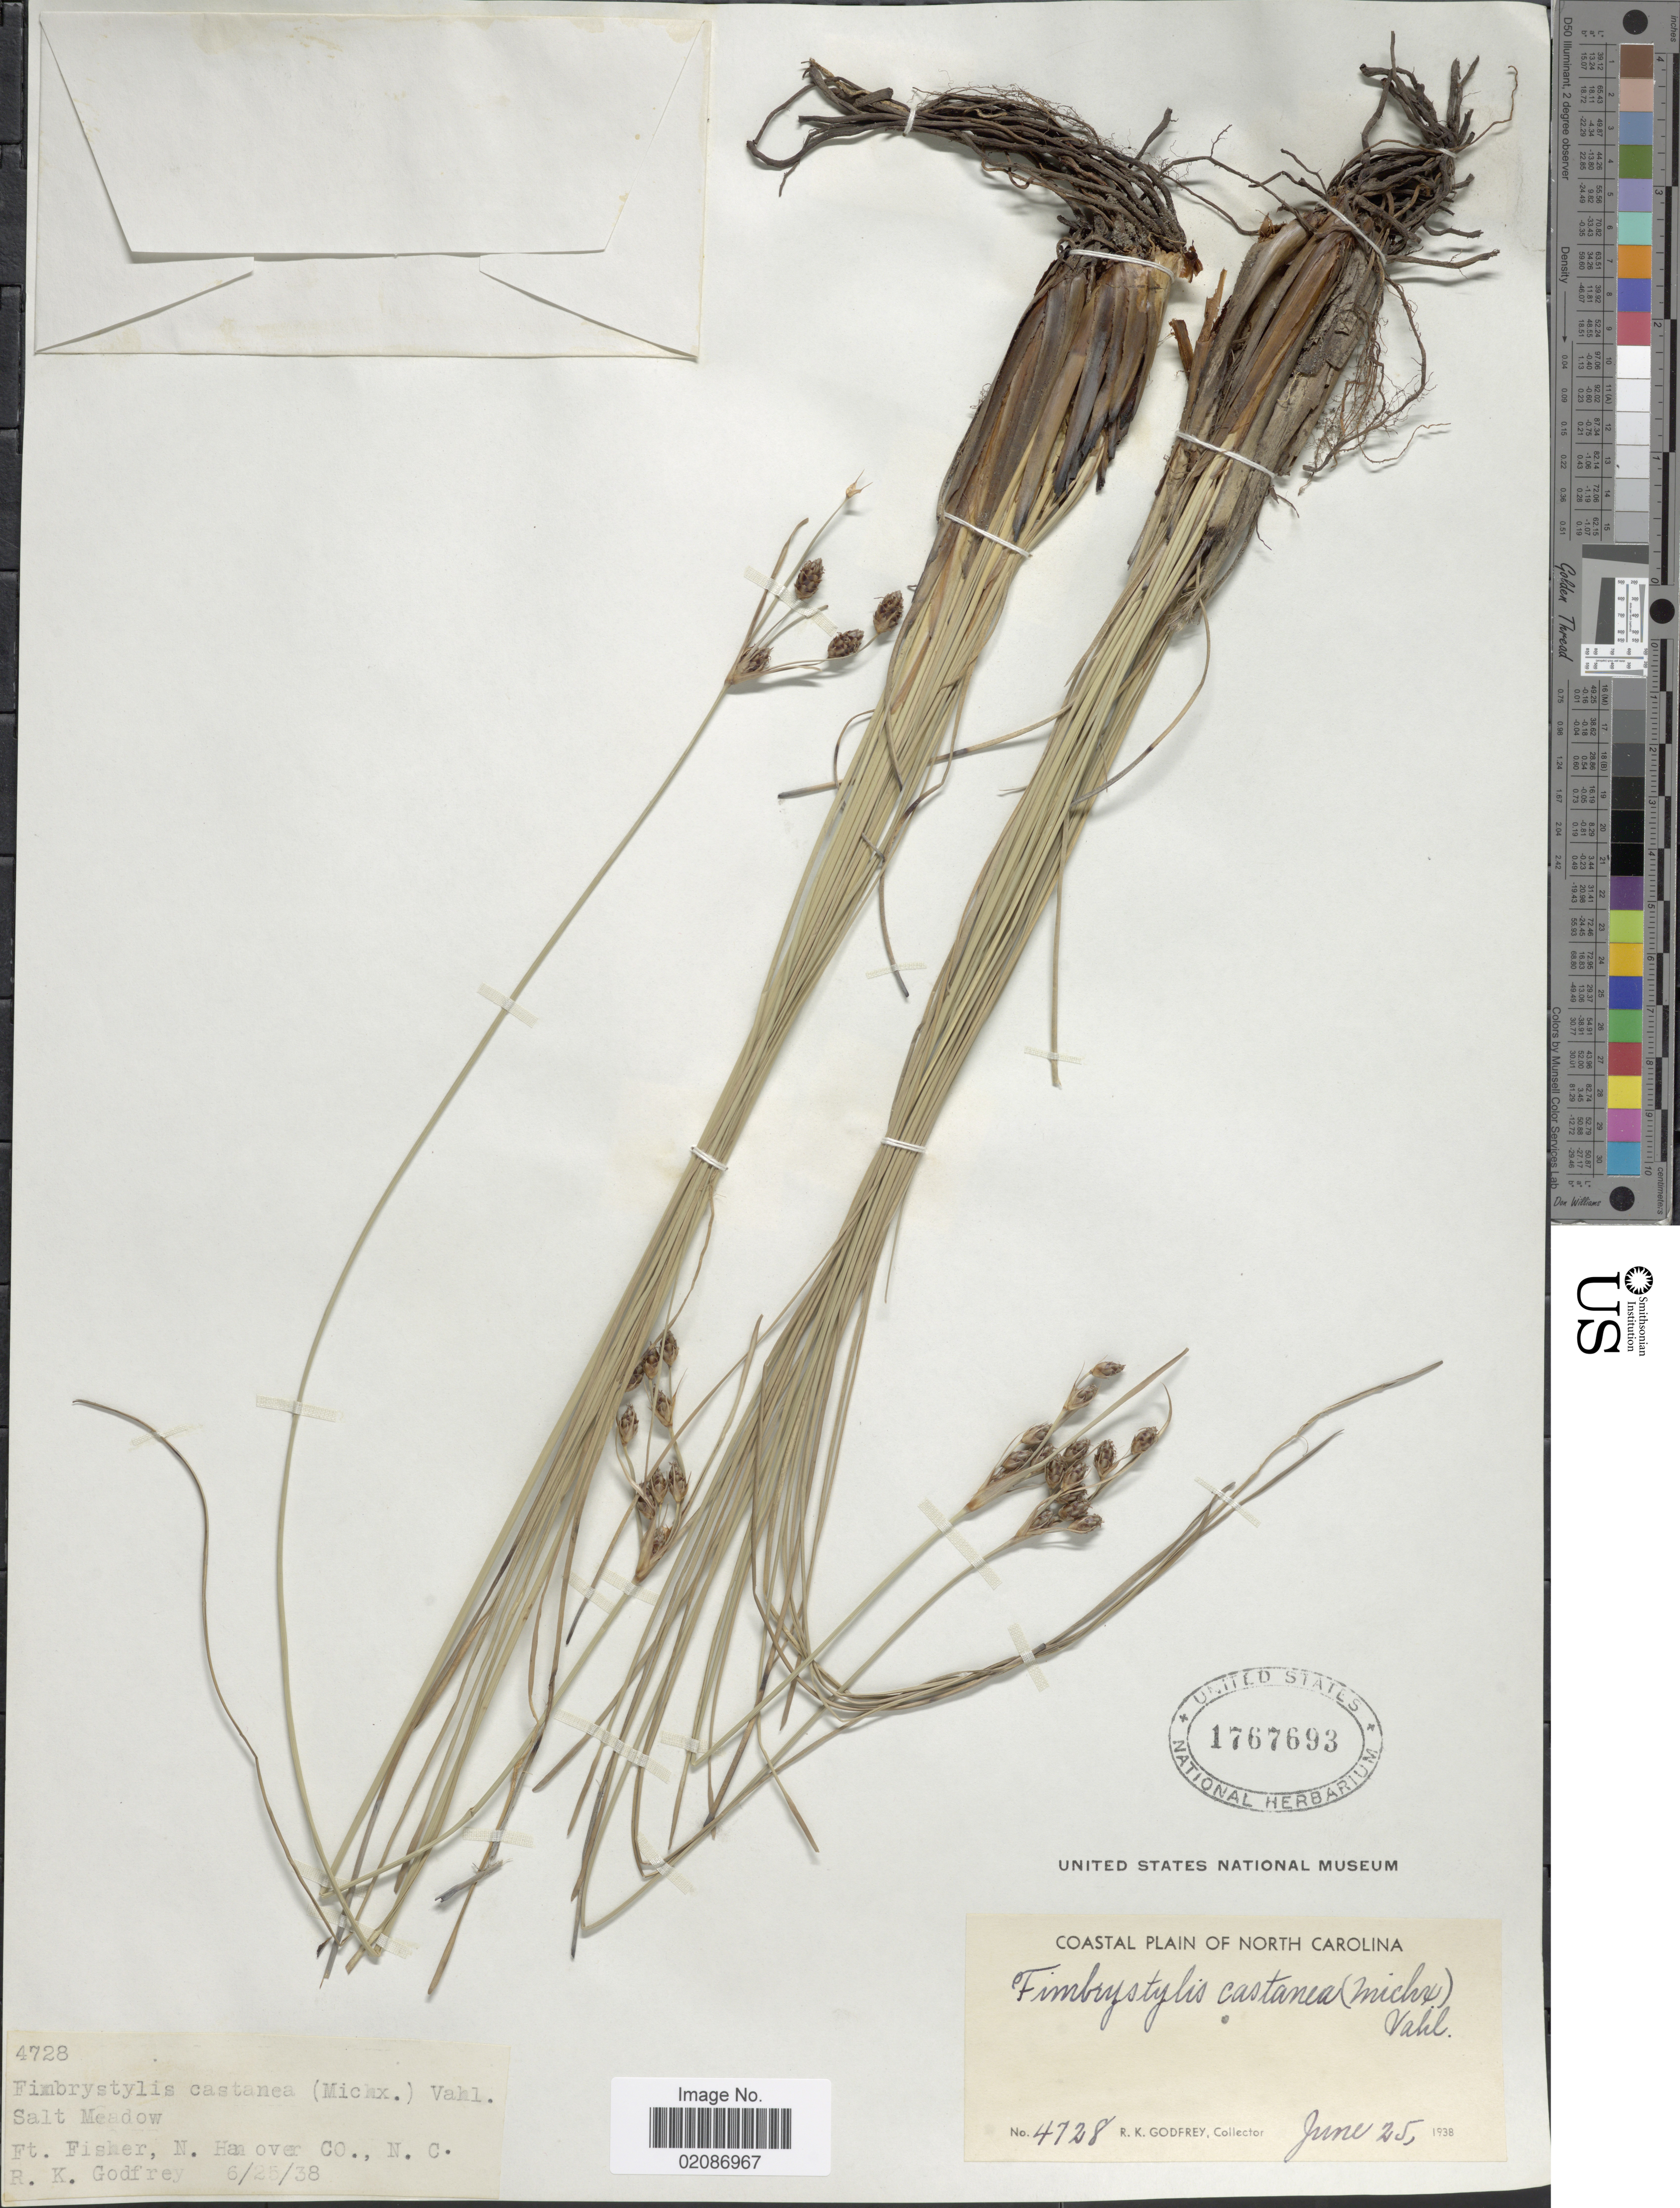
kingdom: Plantae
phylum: Tracheophyta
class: Liliopsida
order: Poales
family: Cyperaceae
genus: Fimbristylis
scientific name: Fimbristylis castanea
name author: (Michx.) Vahl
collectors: R. K. Godfrey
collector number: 4728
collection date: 1938-06-25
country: United States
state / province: North Carolina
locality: Coastal Plain of North Carolina, Ft. Fisher, N. Hanover Co.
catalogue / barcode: US 1767693